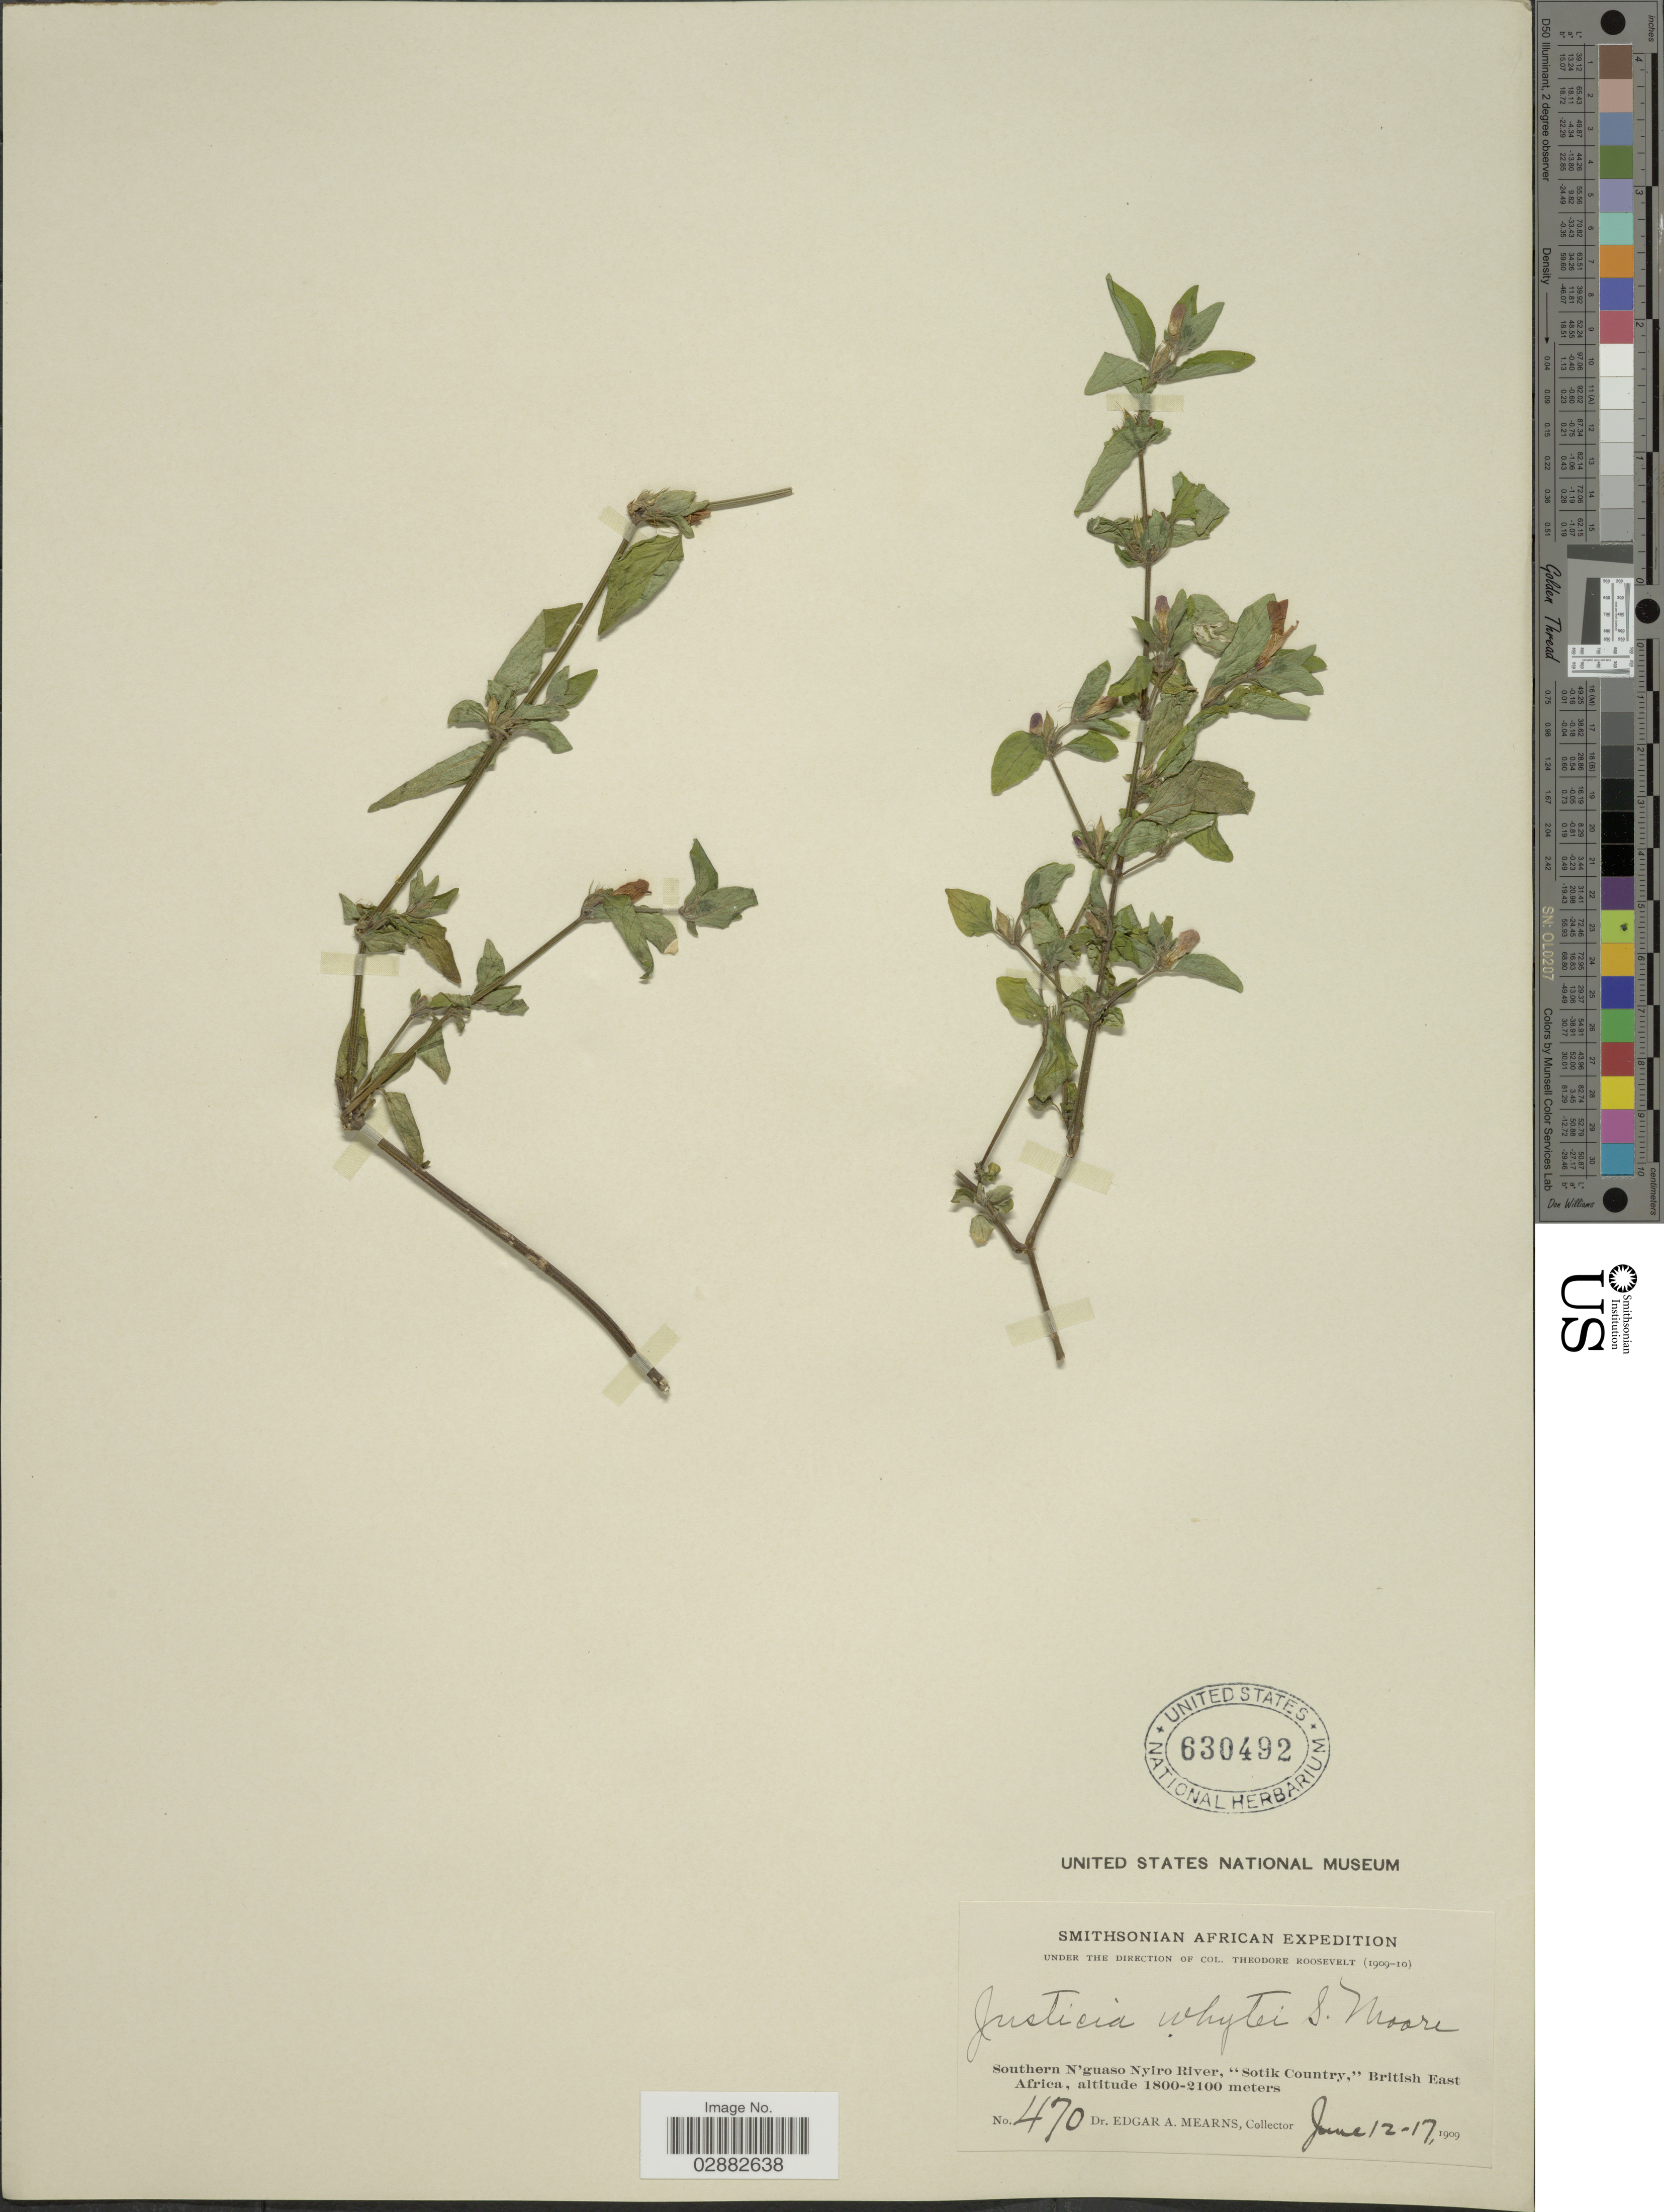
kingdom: Plantae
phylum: Tracheophyta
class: Magnoliopsida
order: Lamiales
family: Acanthaceae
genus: Justicia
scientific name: Justicia whytei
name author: S. Moore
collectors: E. A. Mearns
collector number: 470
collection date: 1909-06-12/1909-06-17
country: Kenya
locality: Southern N'guaso Nyiro River, "Sotik Country," British East Africa.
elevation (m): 1800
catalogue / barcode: US 630492